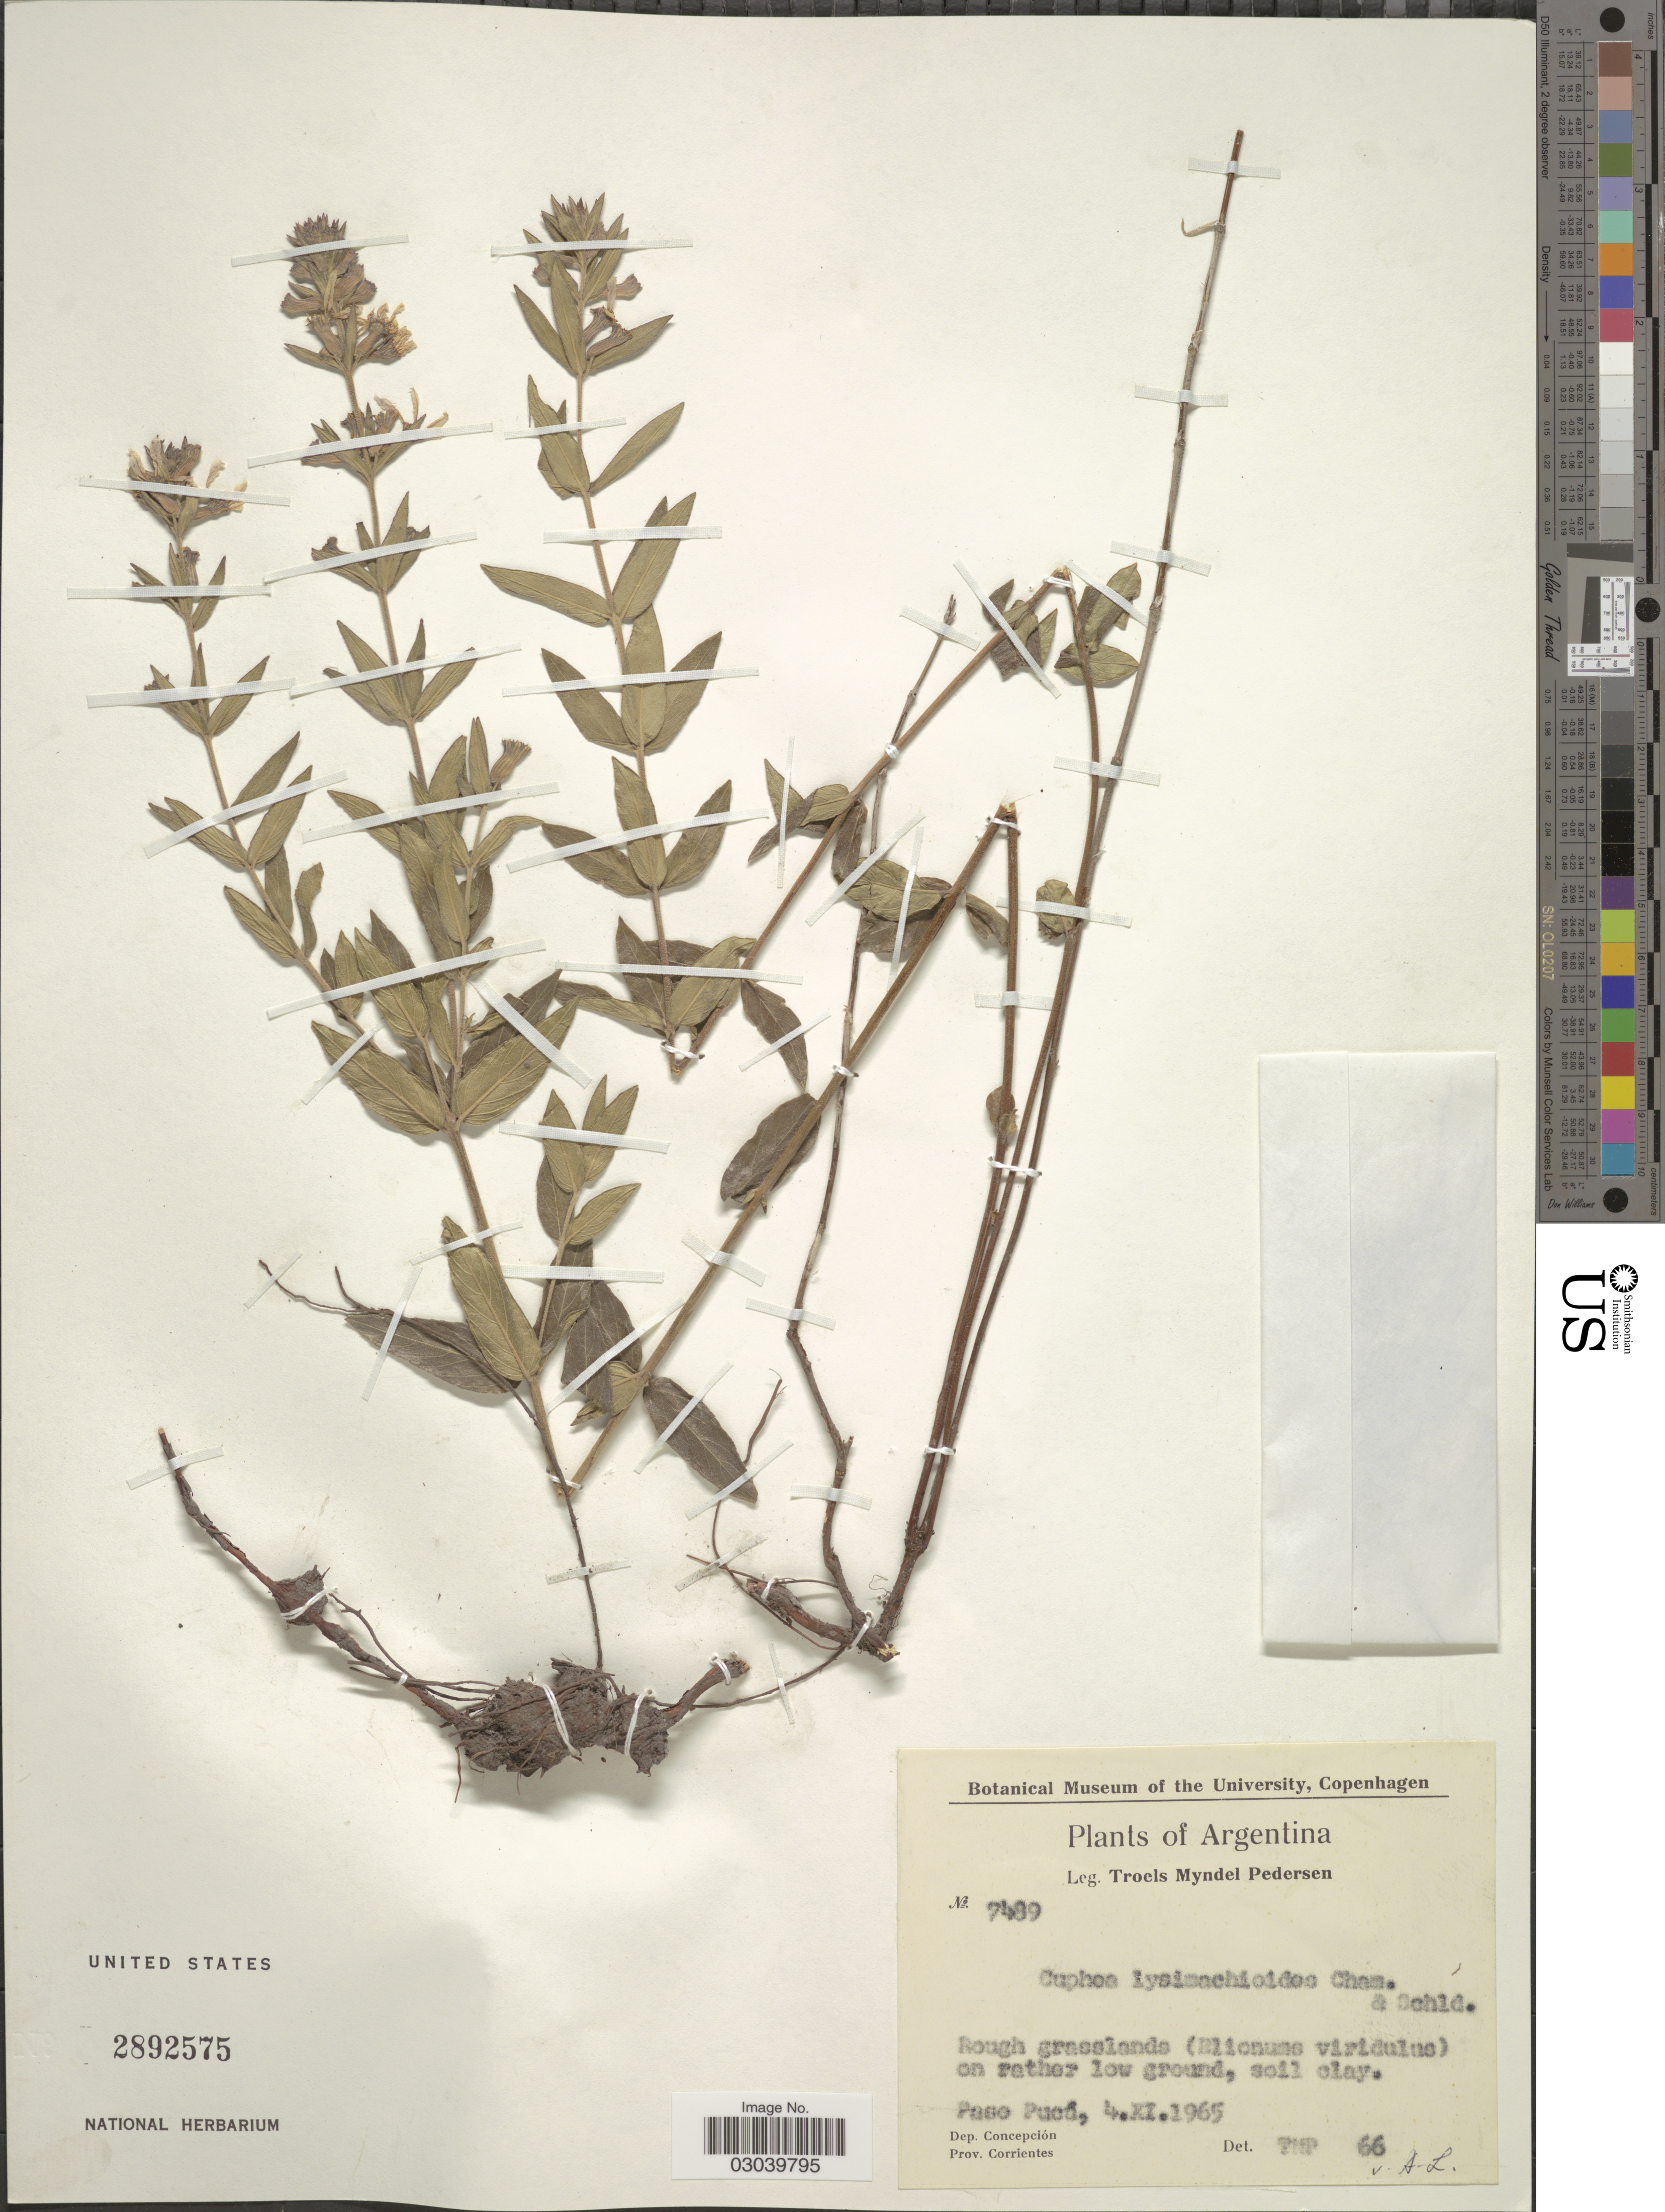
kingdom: Plantae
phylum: Tracheophyta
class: Magnoliopsida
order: Myrtales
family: Lythraceae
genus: Cuphea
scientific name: Cuphea lysimachioides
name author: Cham. & Schltdl.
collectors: T. Pederson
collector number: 7489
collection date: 1965-11-04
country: Argentina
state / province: Corrientes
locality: Paso Pucó. Dep. Concepción.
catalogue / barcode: US 2892575